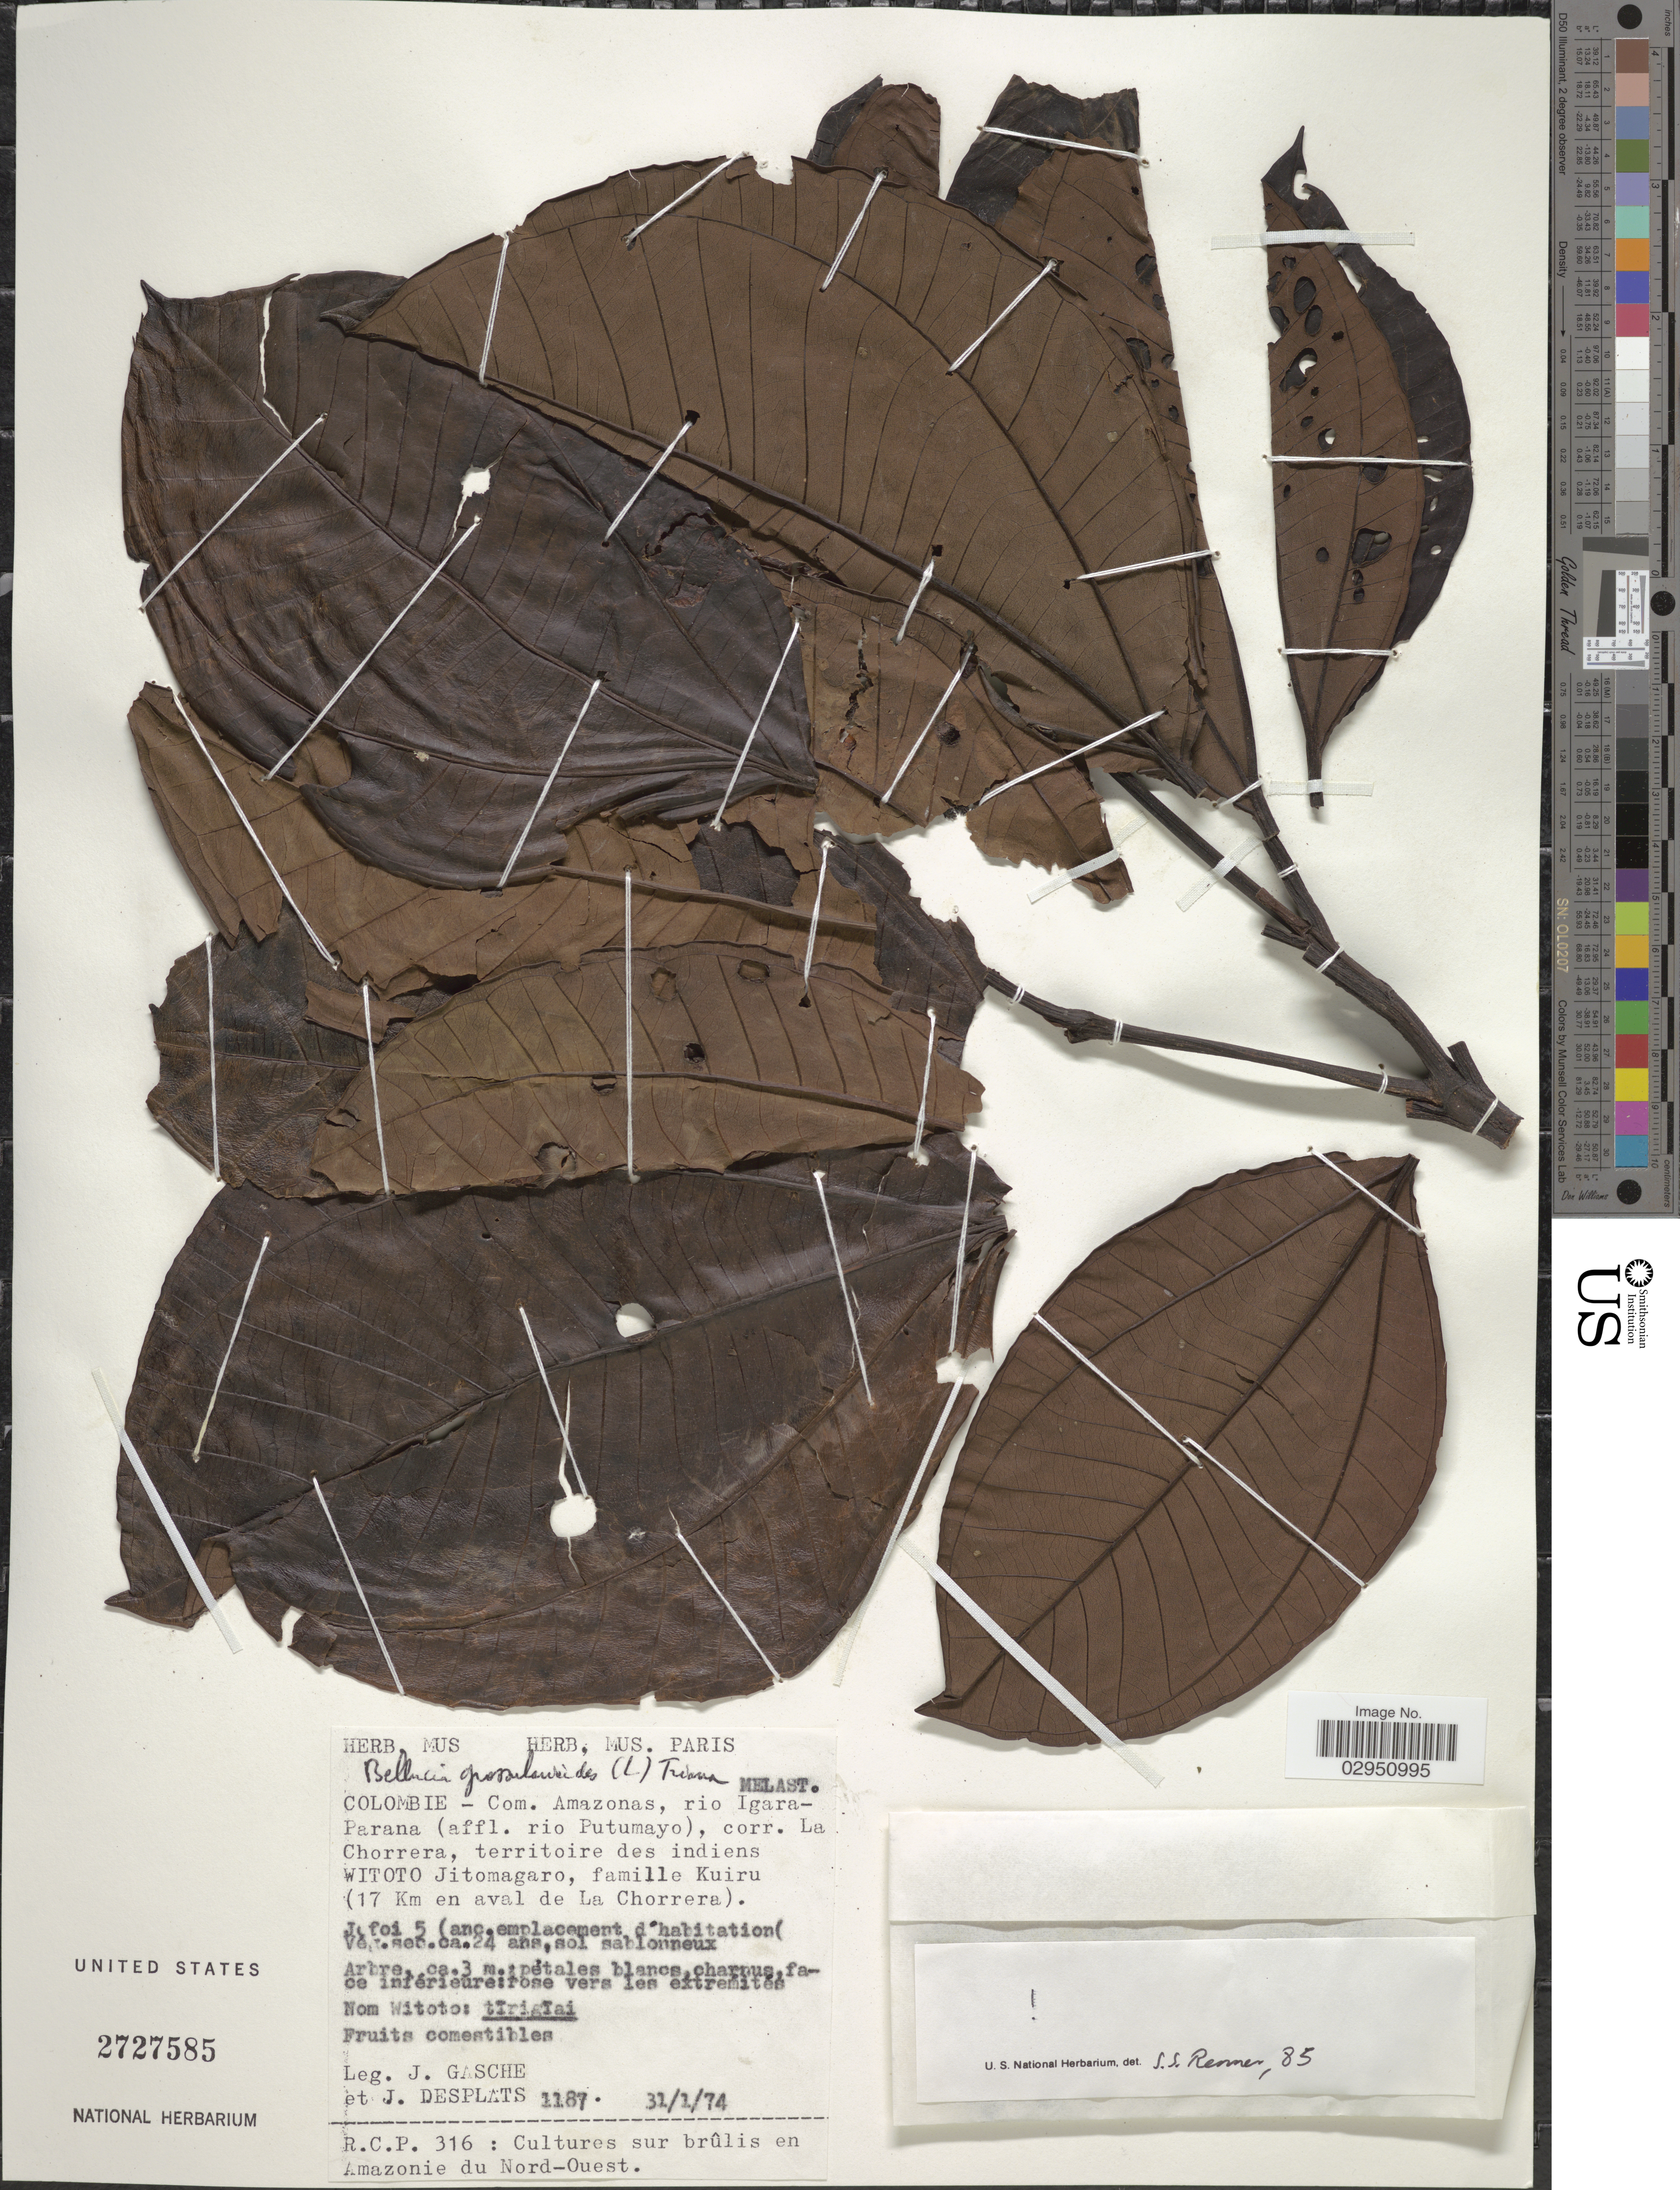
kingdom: Plantae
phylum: Tracheophyta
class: Magnoliopsida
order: Myrtales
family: Melastomataceae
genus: Bellucia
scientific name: Bellucia grossularioides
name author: (L.) Triana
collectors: J. Gasche & J. Desplats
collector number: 1187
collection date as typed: Transcribed d/m/y: 31/1/74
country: Colombia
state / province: Amazônas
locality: Com. Amazonas, rio Igara-Parana (affl. rio Putumayo), corr. La Chorrera, territoire des indiens WITOTO Jitomagaro, famille Kuiru (17 Km en aval de La Chorrera).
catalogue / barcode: US 2727585